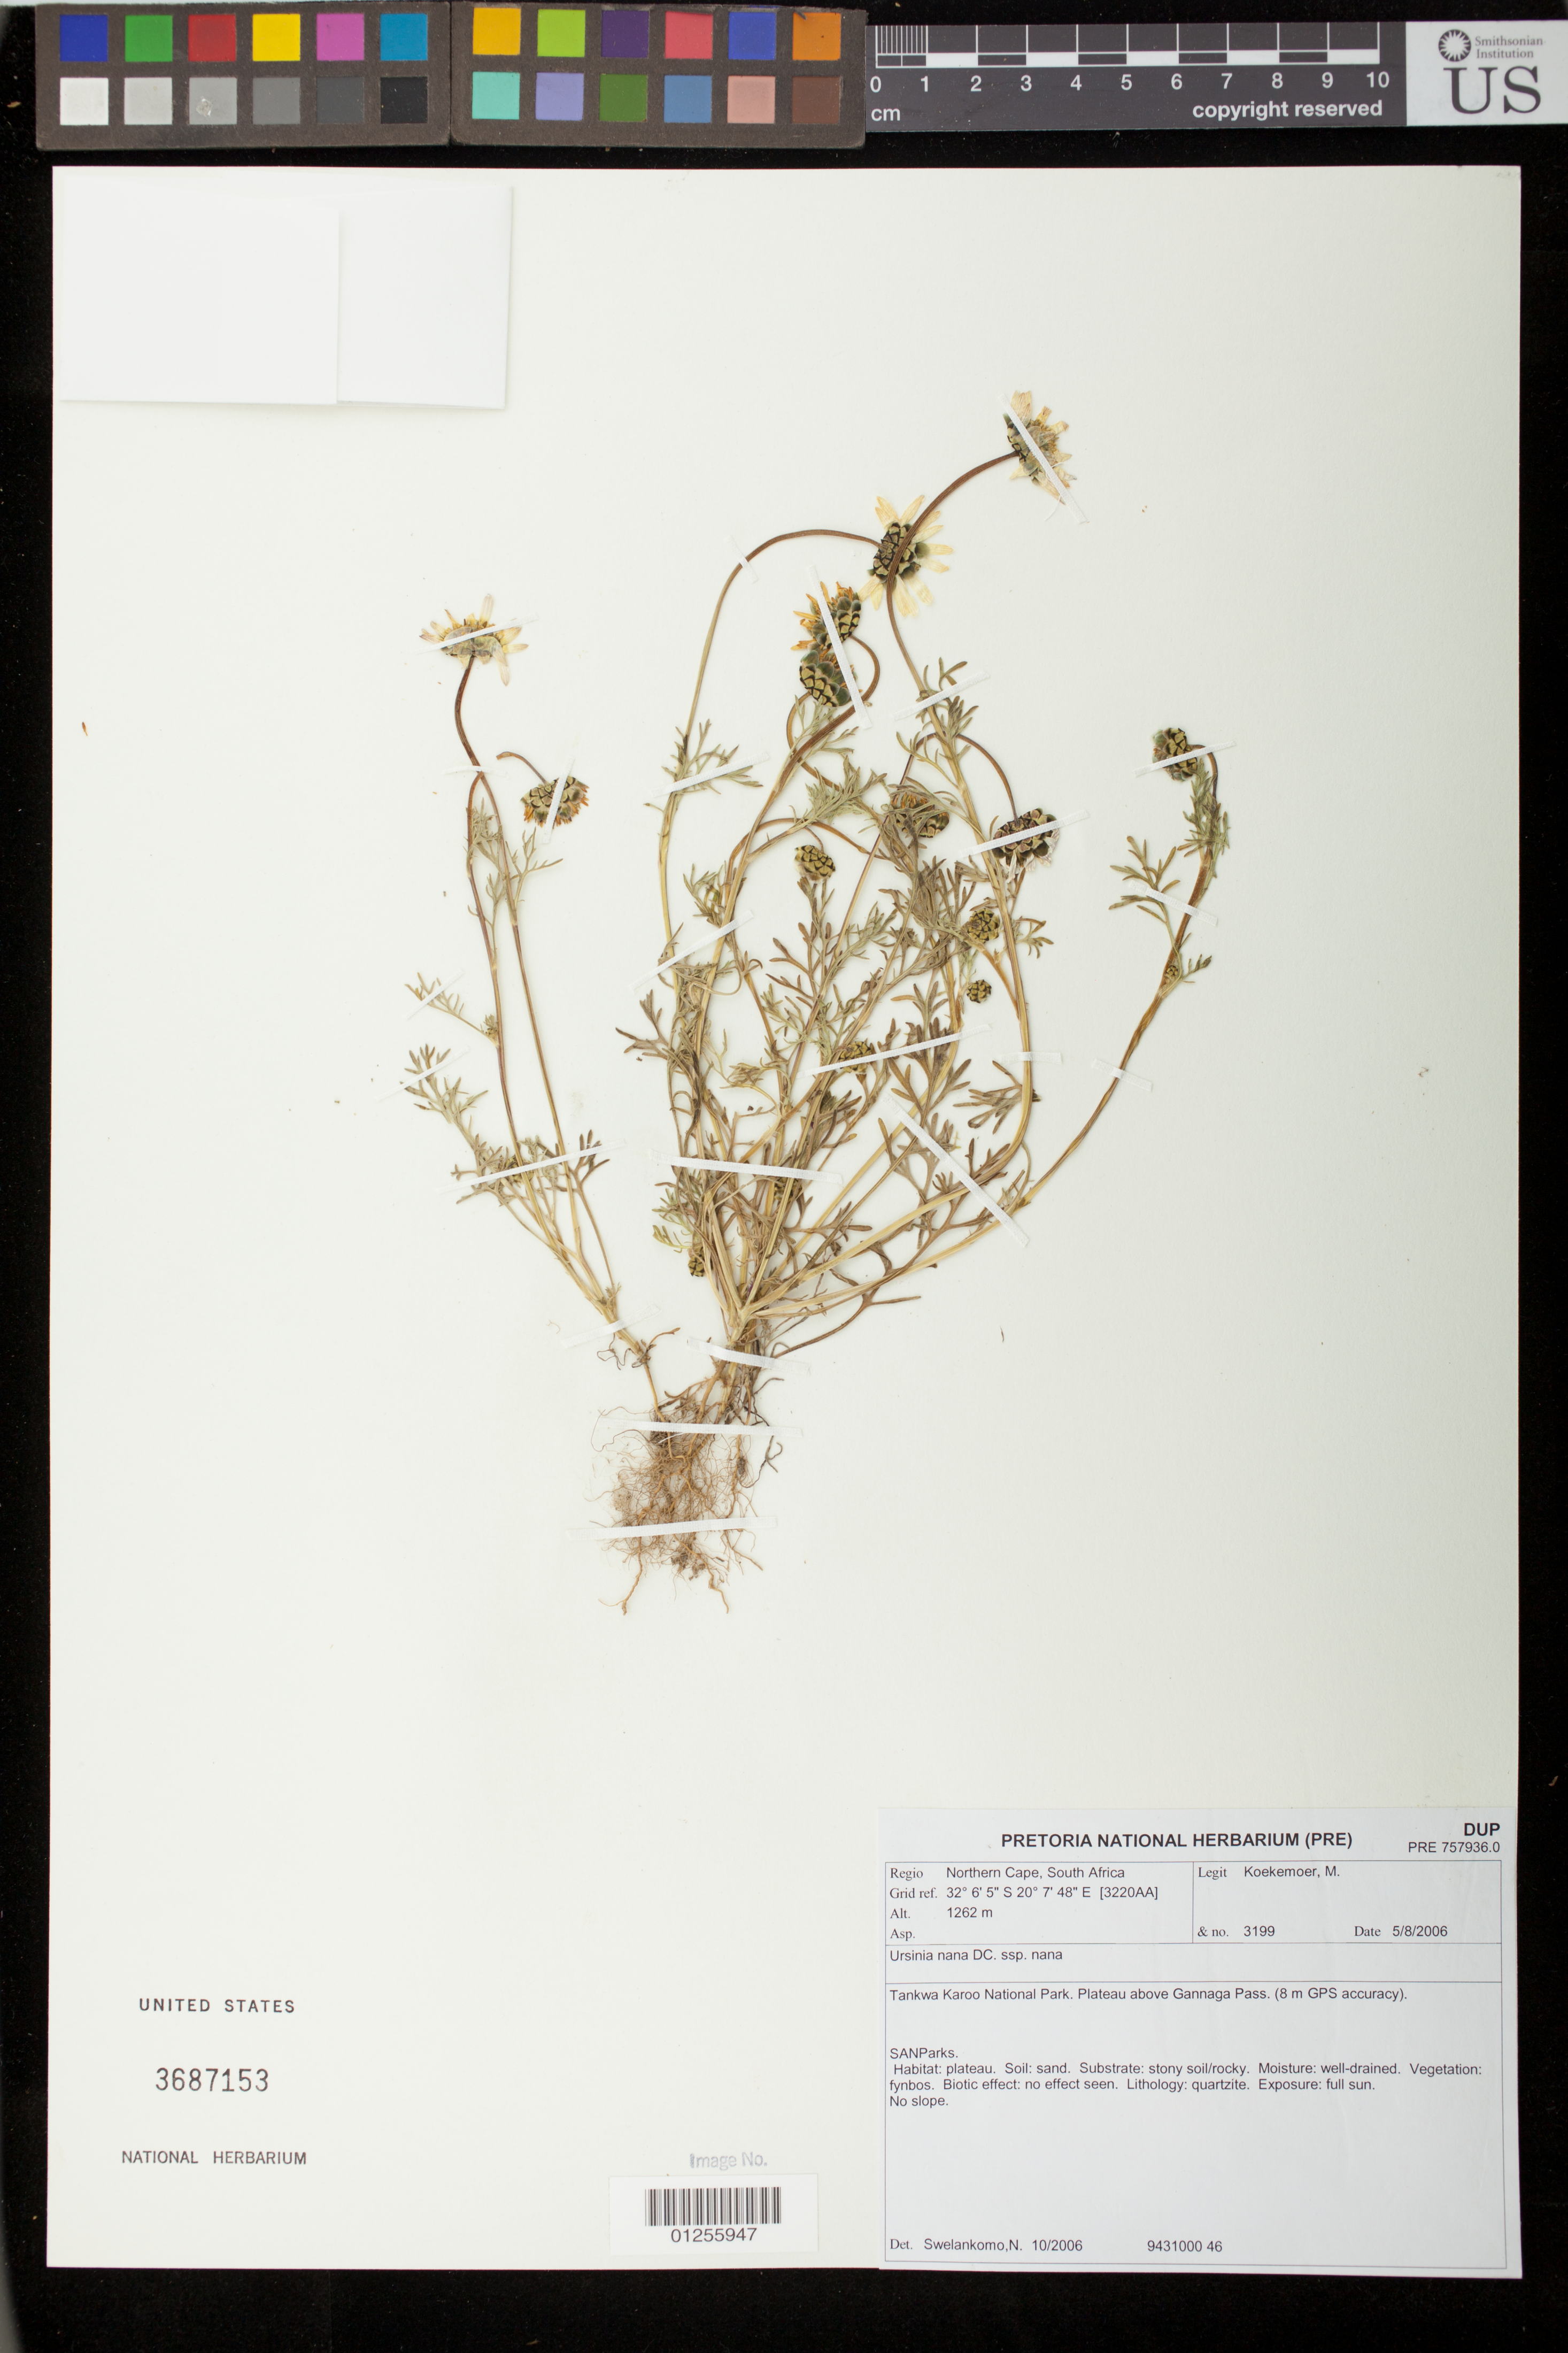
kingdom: Plantae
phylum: Tracheophyta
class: Magnoliopsida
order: Asterales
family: Asteraceae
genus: Ursinia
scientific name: Ursinia nana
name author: DC.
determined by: Swelankomo, N.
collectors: M. Koekemoer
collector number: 3199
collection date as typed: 8 May 2006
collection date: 2006-05-08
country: South Africa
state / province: Northern Cape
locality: Tankwa Karoo National Park. Plateau above Gannaga Pass.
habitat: Plateau, sandy soil, well-drained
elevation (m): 1262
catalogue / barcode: US 3687153